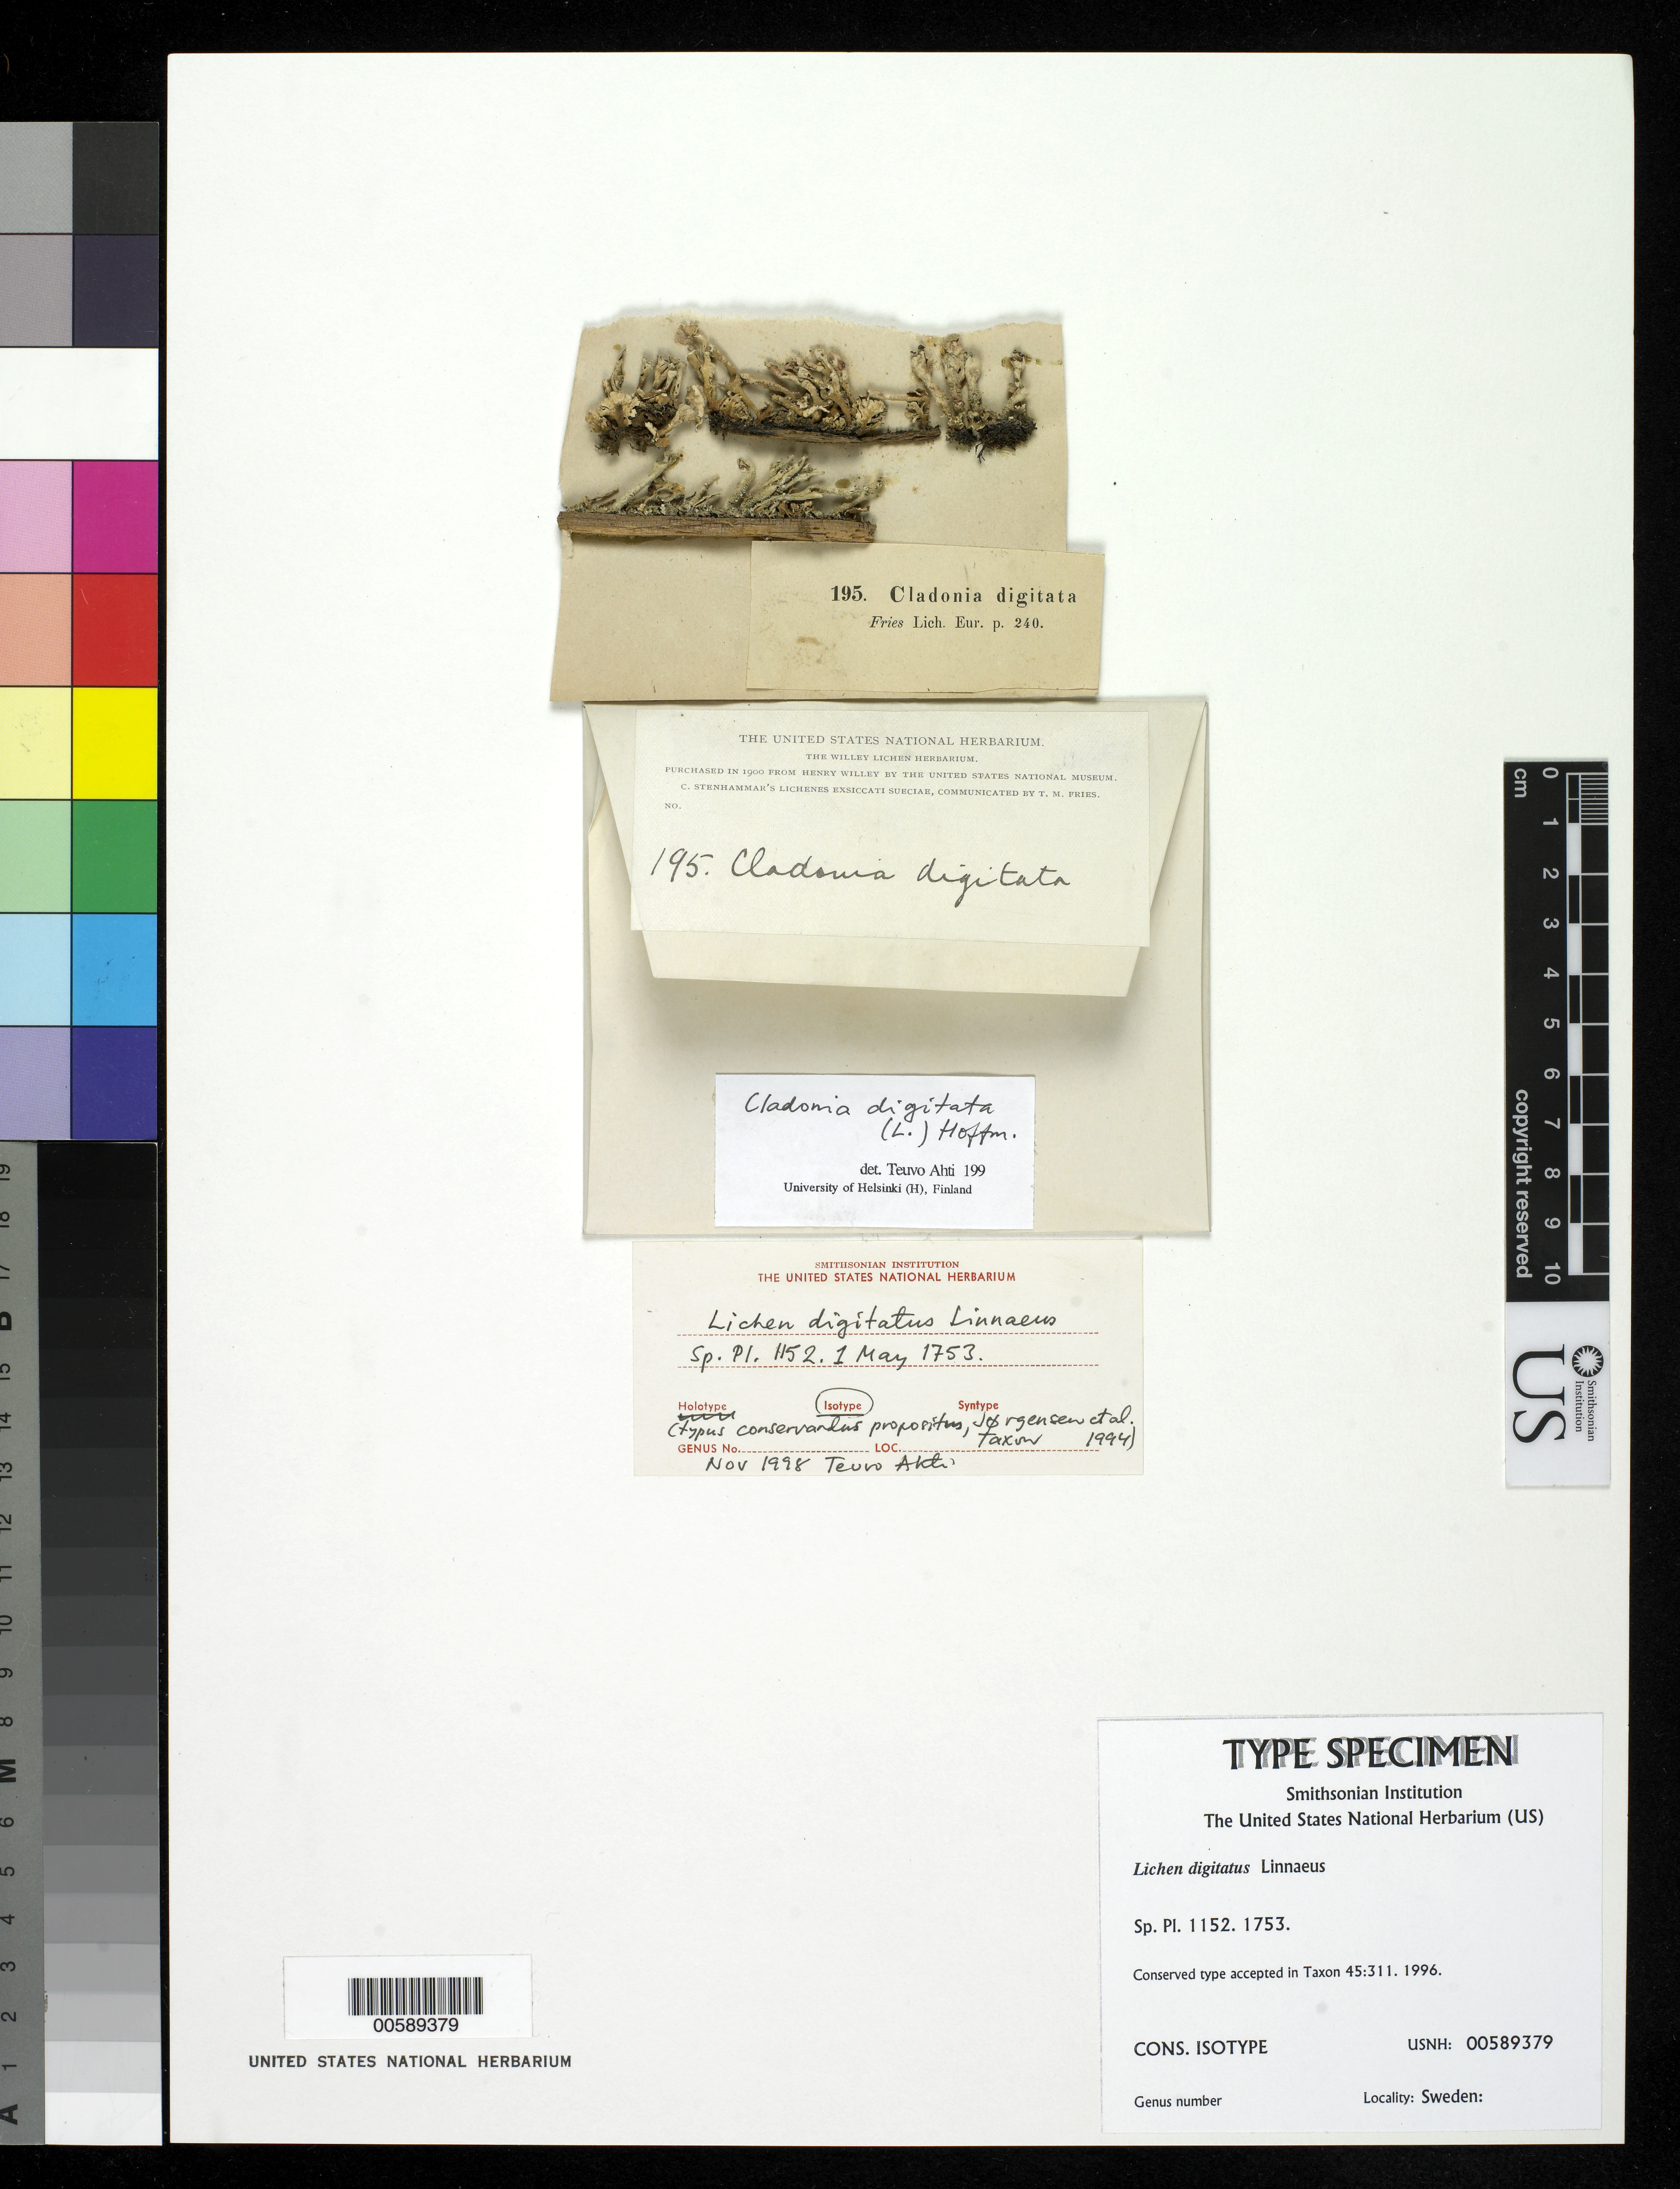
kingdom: Fungi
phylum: Ascomycota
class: Lecanoromycetes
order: Lecanorales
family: Parmeliaceae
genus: Lichen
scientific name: Lichen digitatus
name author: L.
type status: Isotype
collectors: C. Stenhammar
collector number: Lich. Suec. Exs. 195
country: Sweden